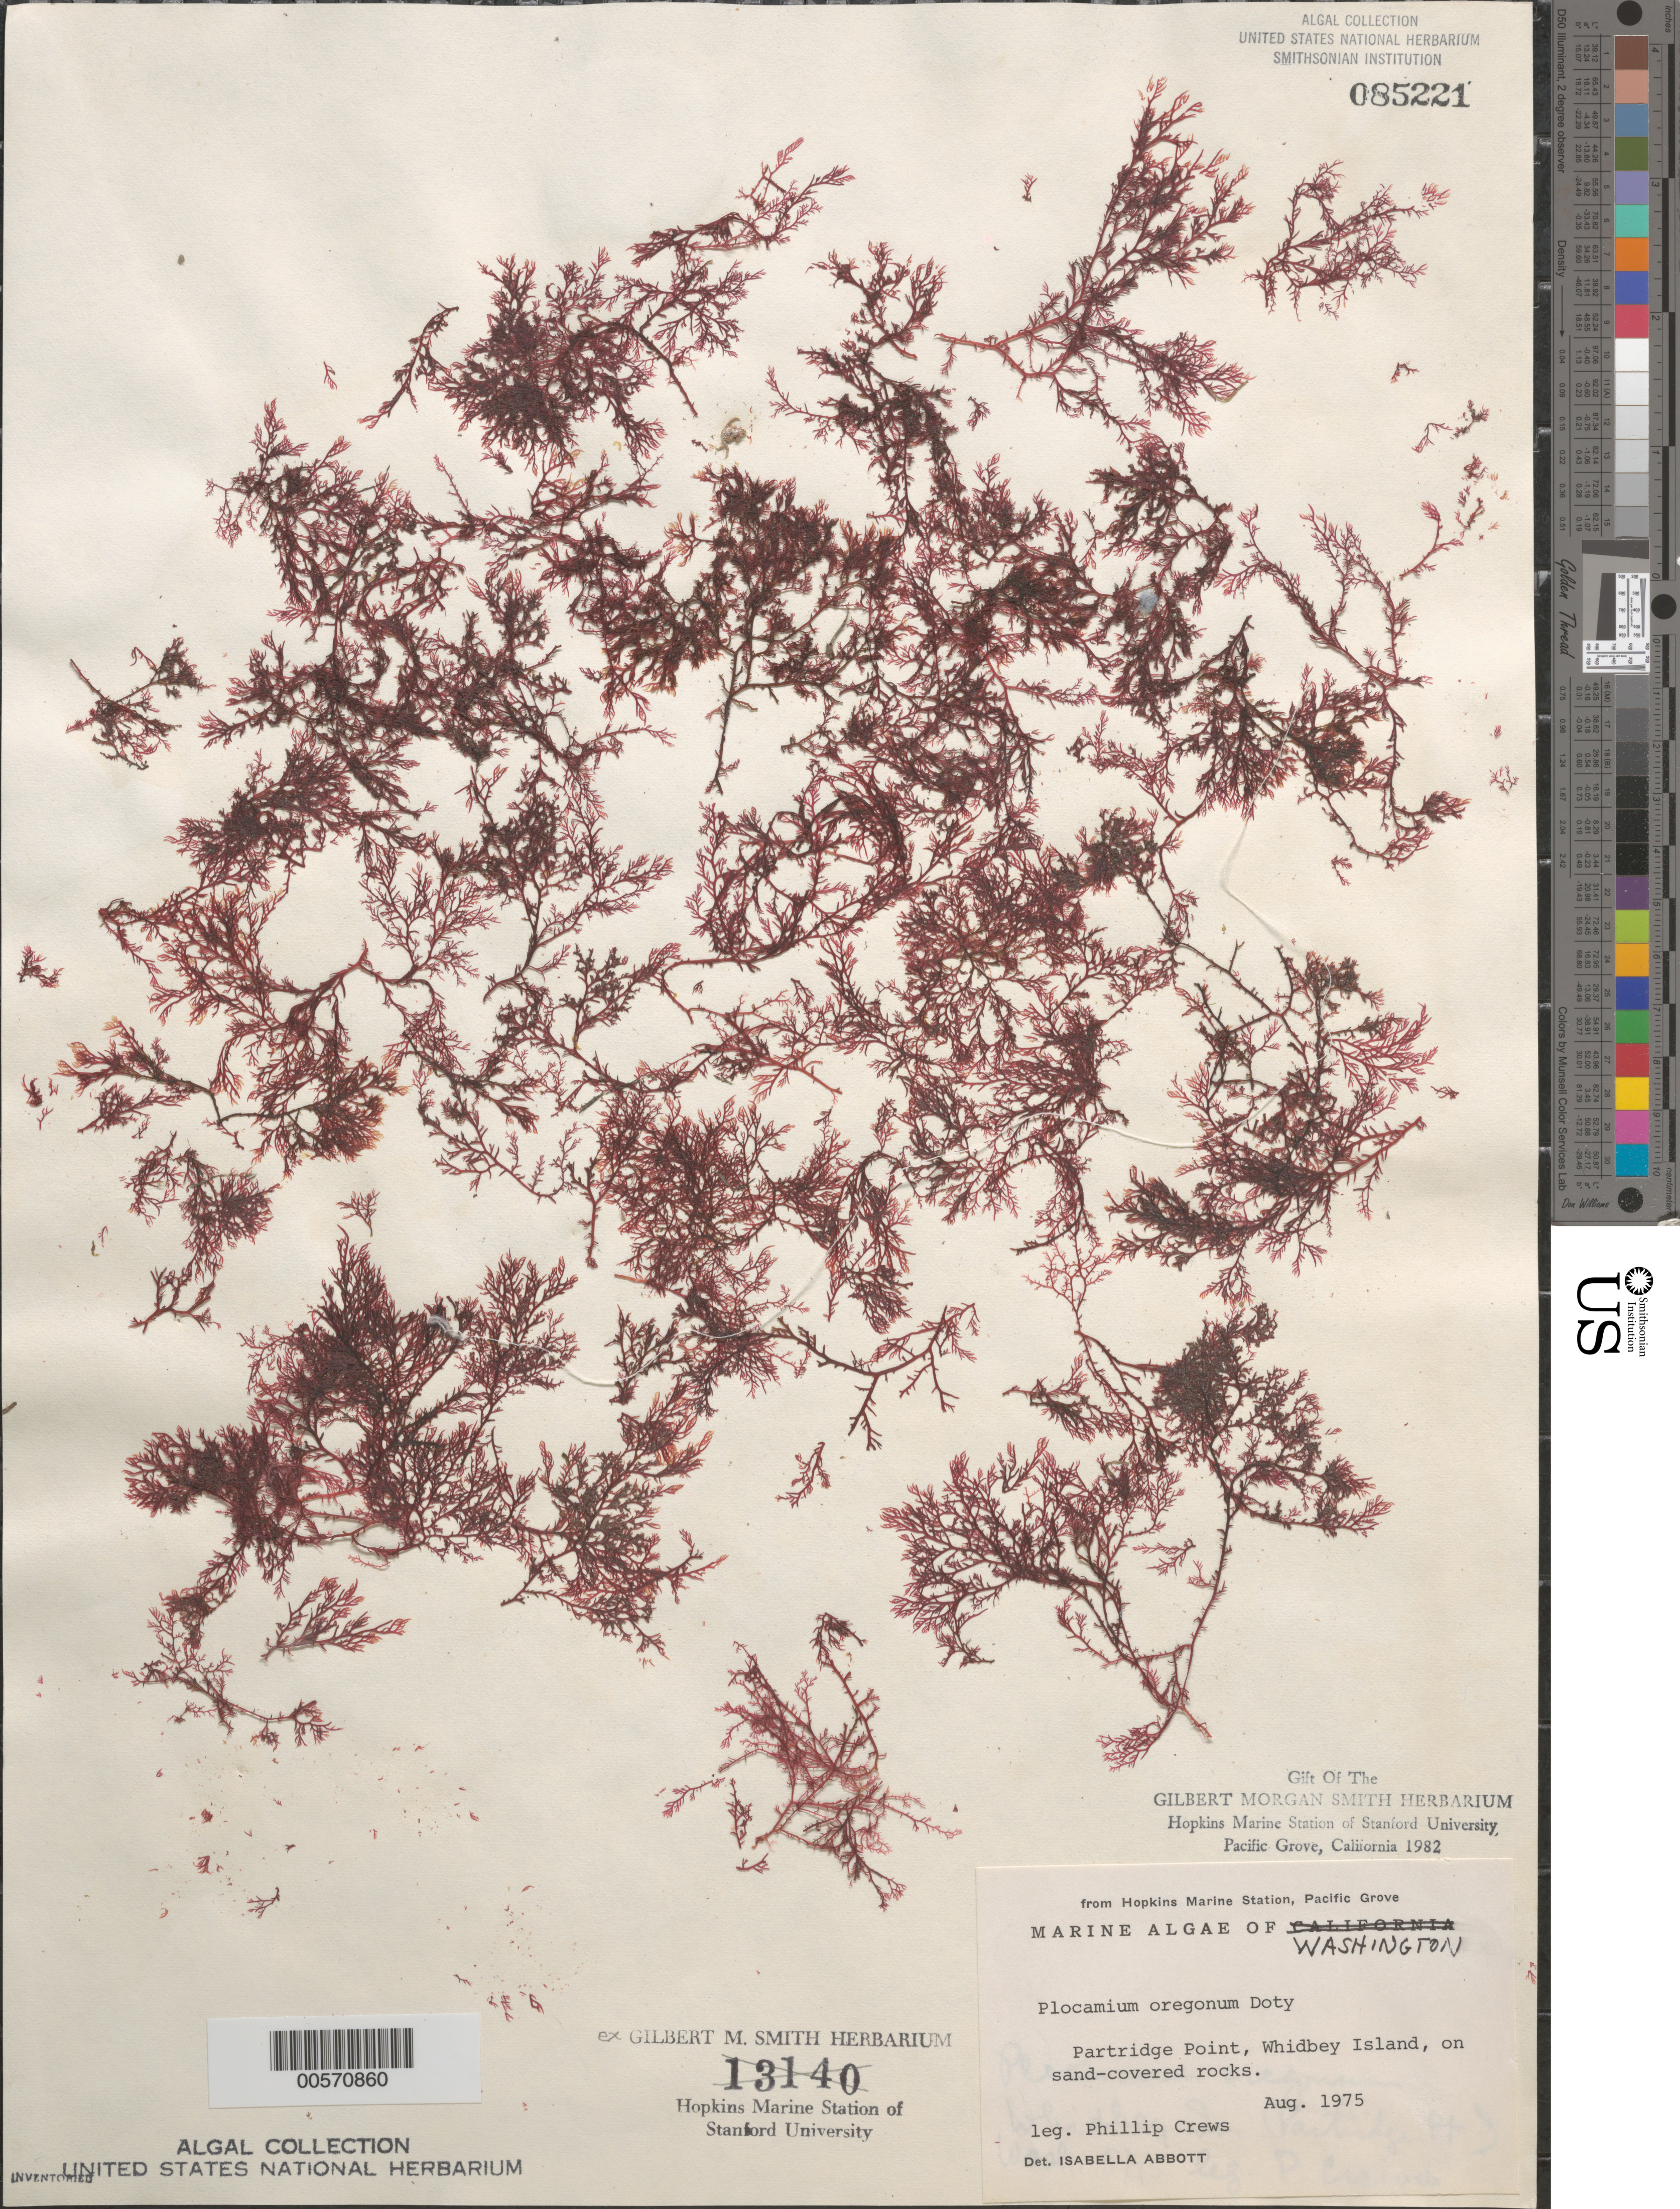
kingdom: Plantae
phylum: Rhodophyta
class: Florideophyceae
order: Plocamiales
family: Plocamiaceae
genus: Plocamium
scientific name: Plocamium oregonum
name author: Doty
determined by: Abbott, Isabella A.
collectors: P. Crews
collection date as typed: Aug 1975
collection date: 1975-08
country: United States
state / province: Washington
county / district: Island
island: Whidbey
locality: Partridge Point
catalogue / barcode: US 85221